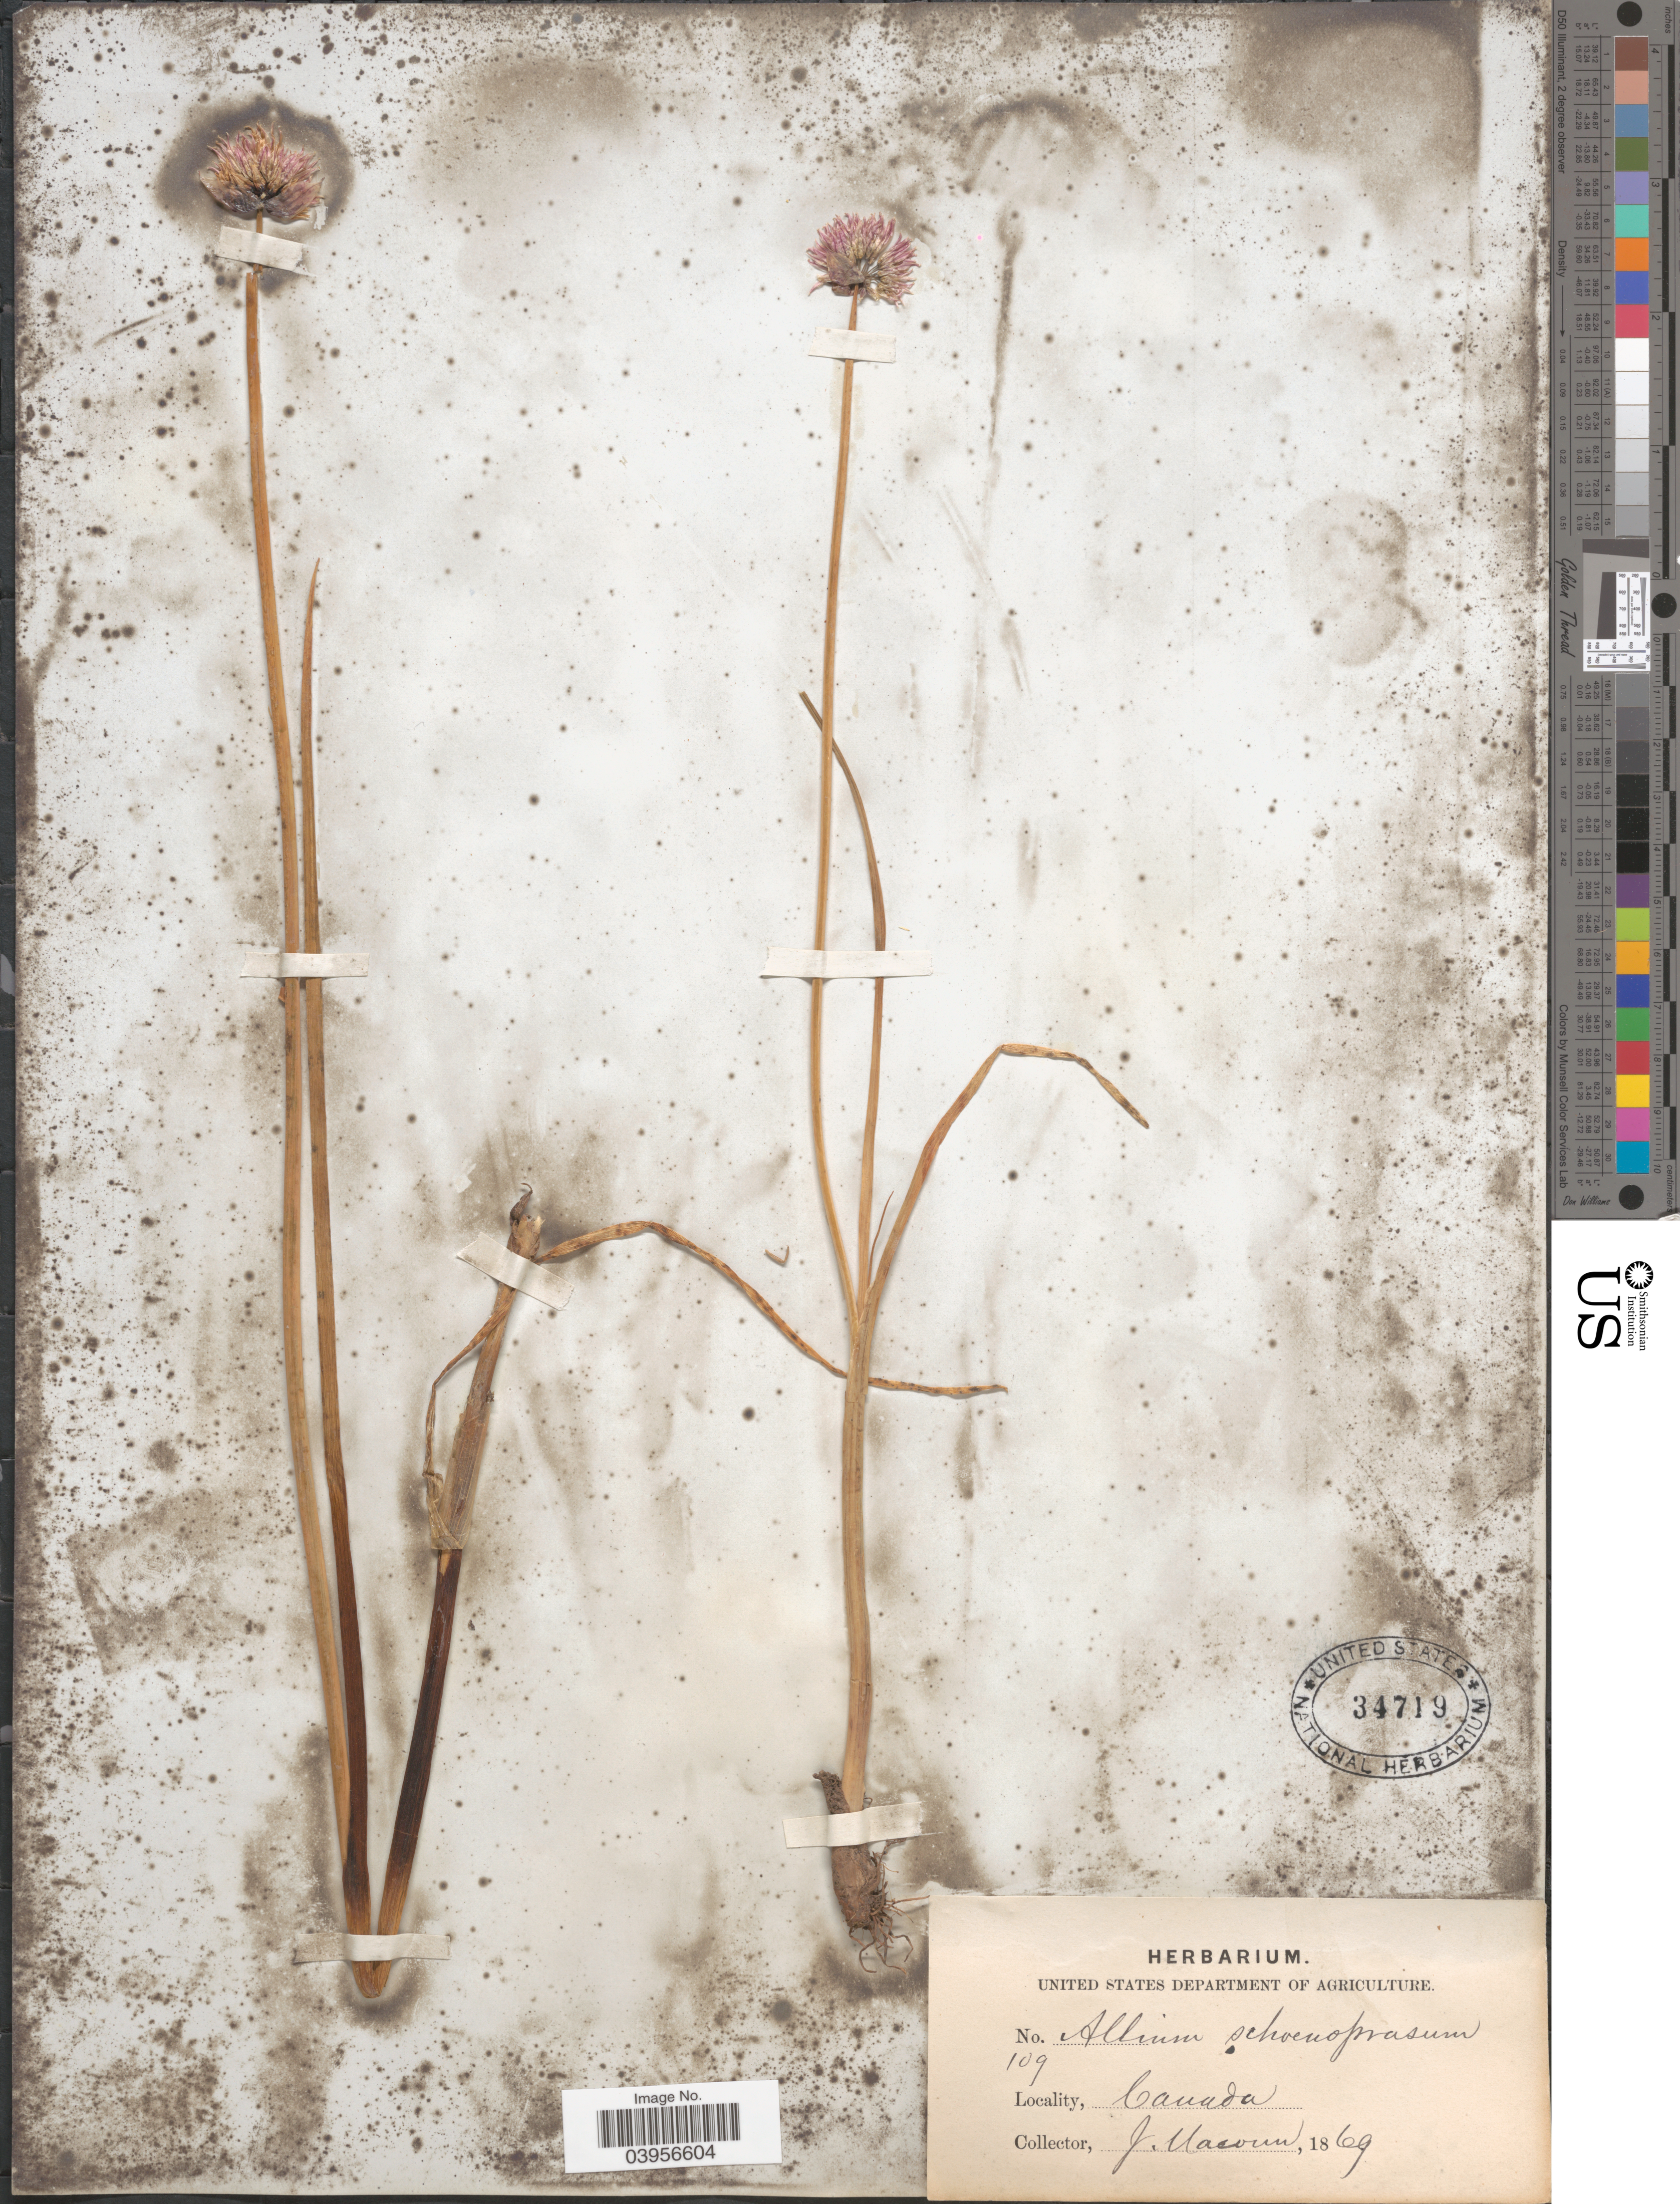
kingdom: Plantae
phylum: Tracheophyta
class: Liliopsida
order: Asparagales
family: Amaryllidaceae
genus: Allium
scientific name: Allium schoenoprasum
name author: L.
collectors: J. Macoun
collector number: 109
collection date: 1869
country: Canada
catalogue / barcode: US 34719